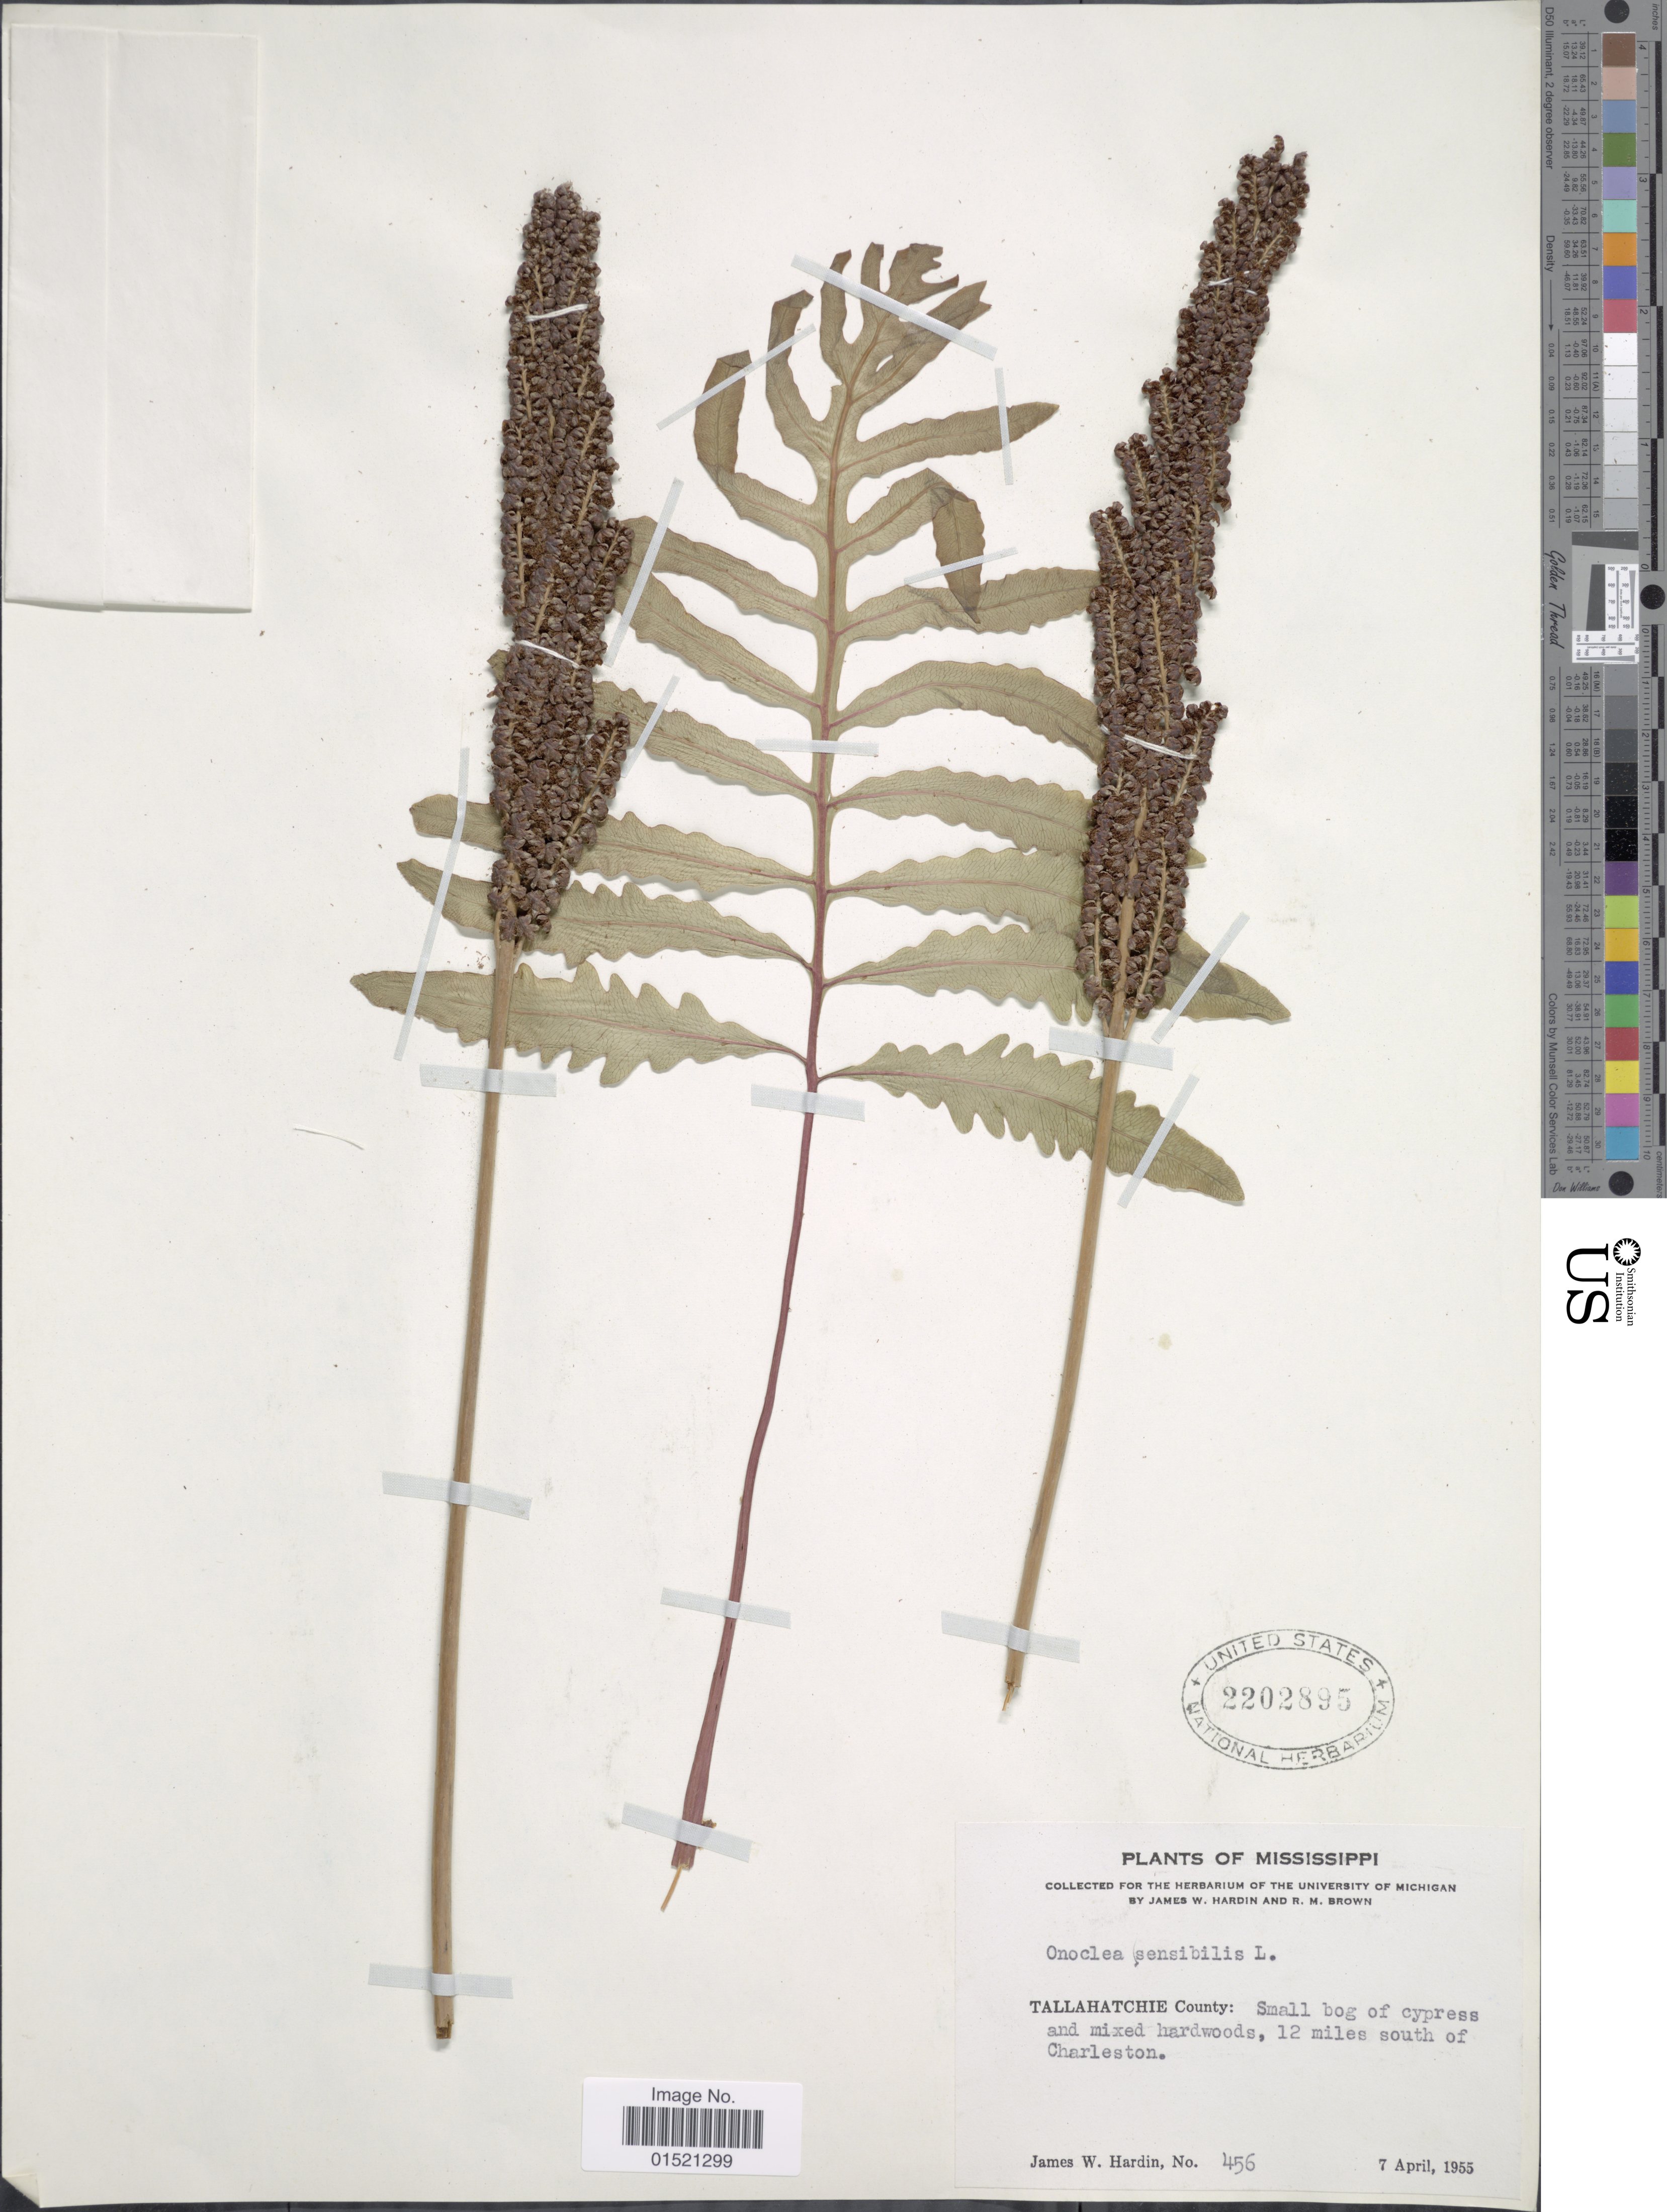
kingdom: Plantae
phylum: Tracheophyta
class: Polypodiopsida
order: Polypodiales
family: Onocleaceae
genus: Onoclea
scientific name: Onoclea sensibilis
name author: L.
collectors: J. W. Hardin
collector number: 456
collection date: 1955-04-07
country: United States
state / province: Mississippi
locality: Tallahatchie County: Small bog of cypress and mixed hardwoods, 12 miles south of Charleston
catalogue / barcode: US 2202895